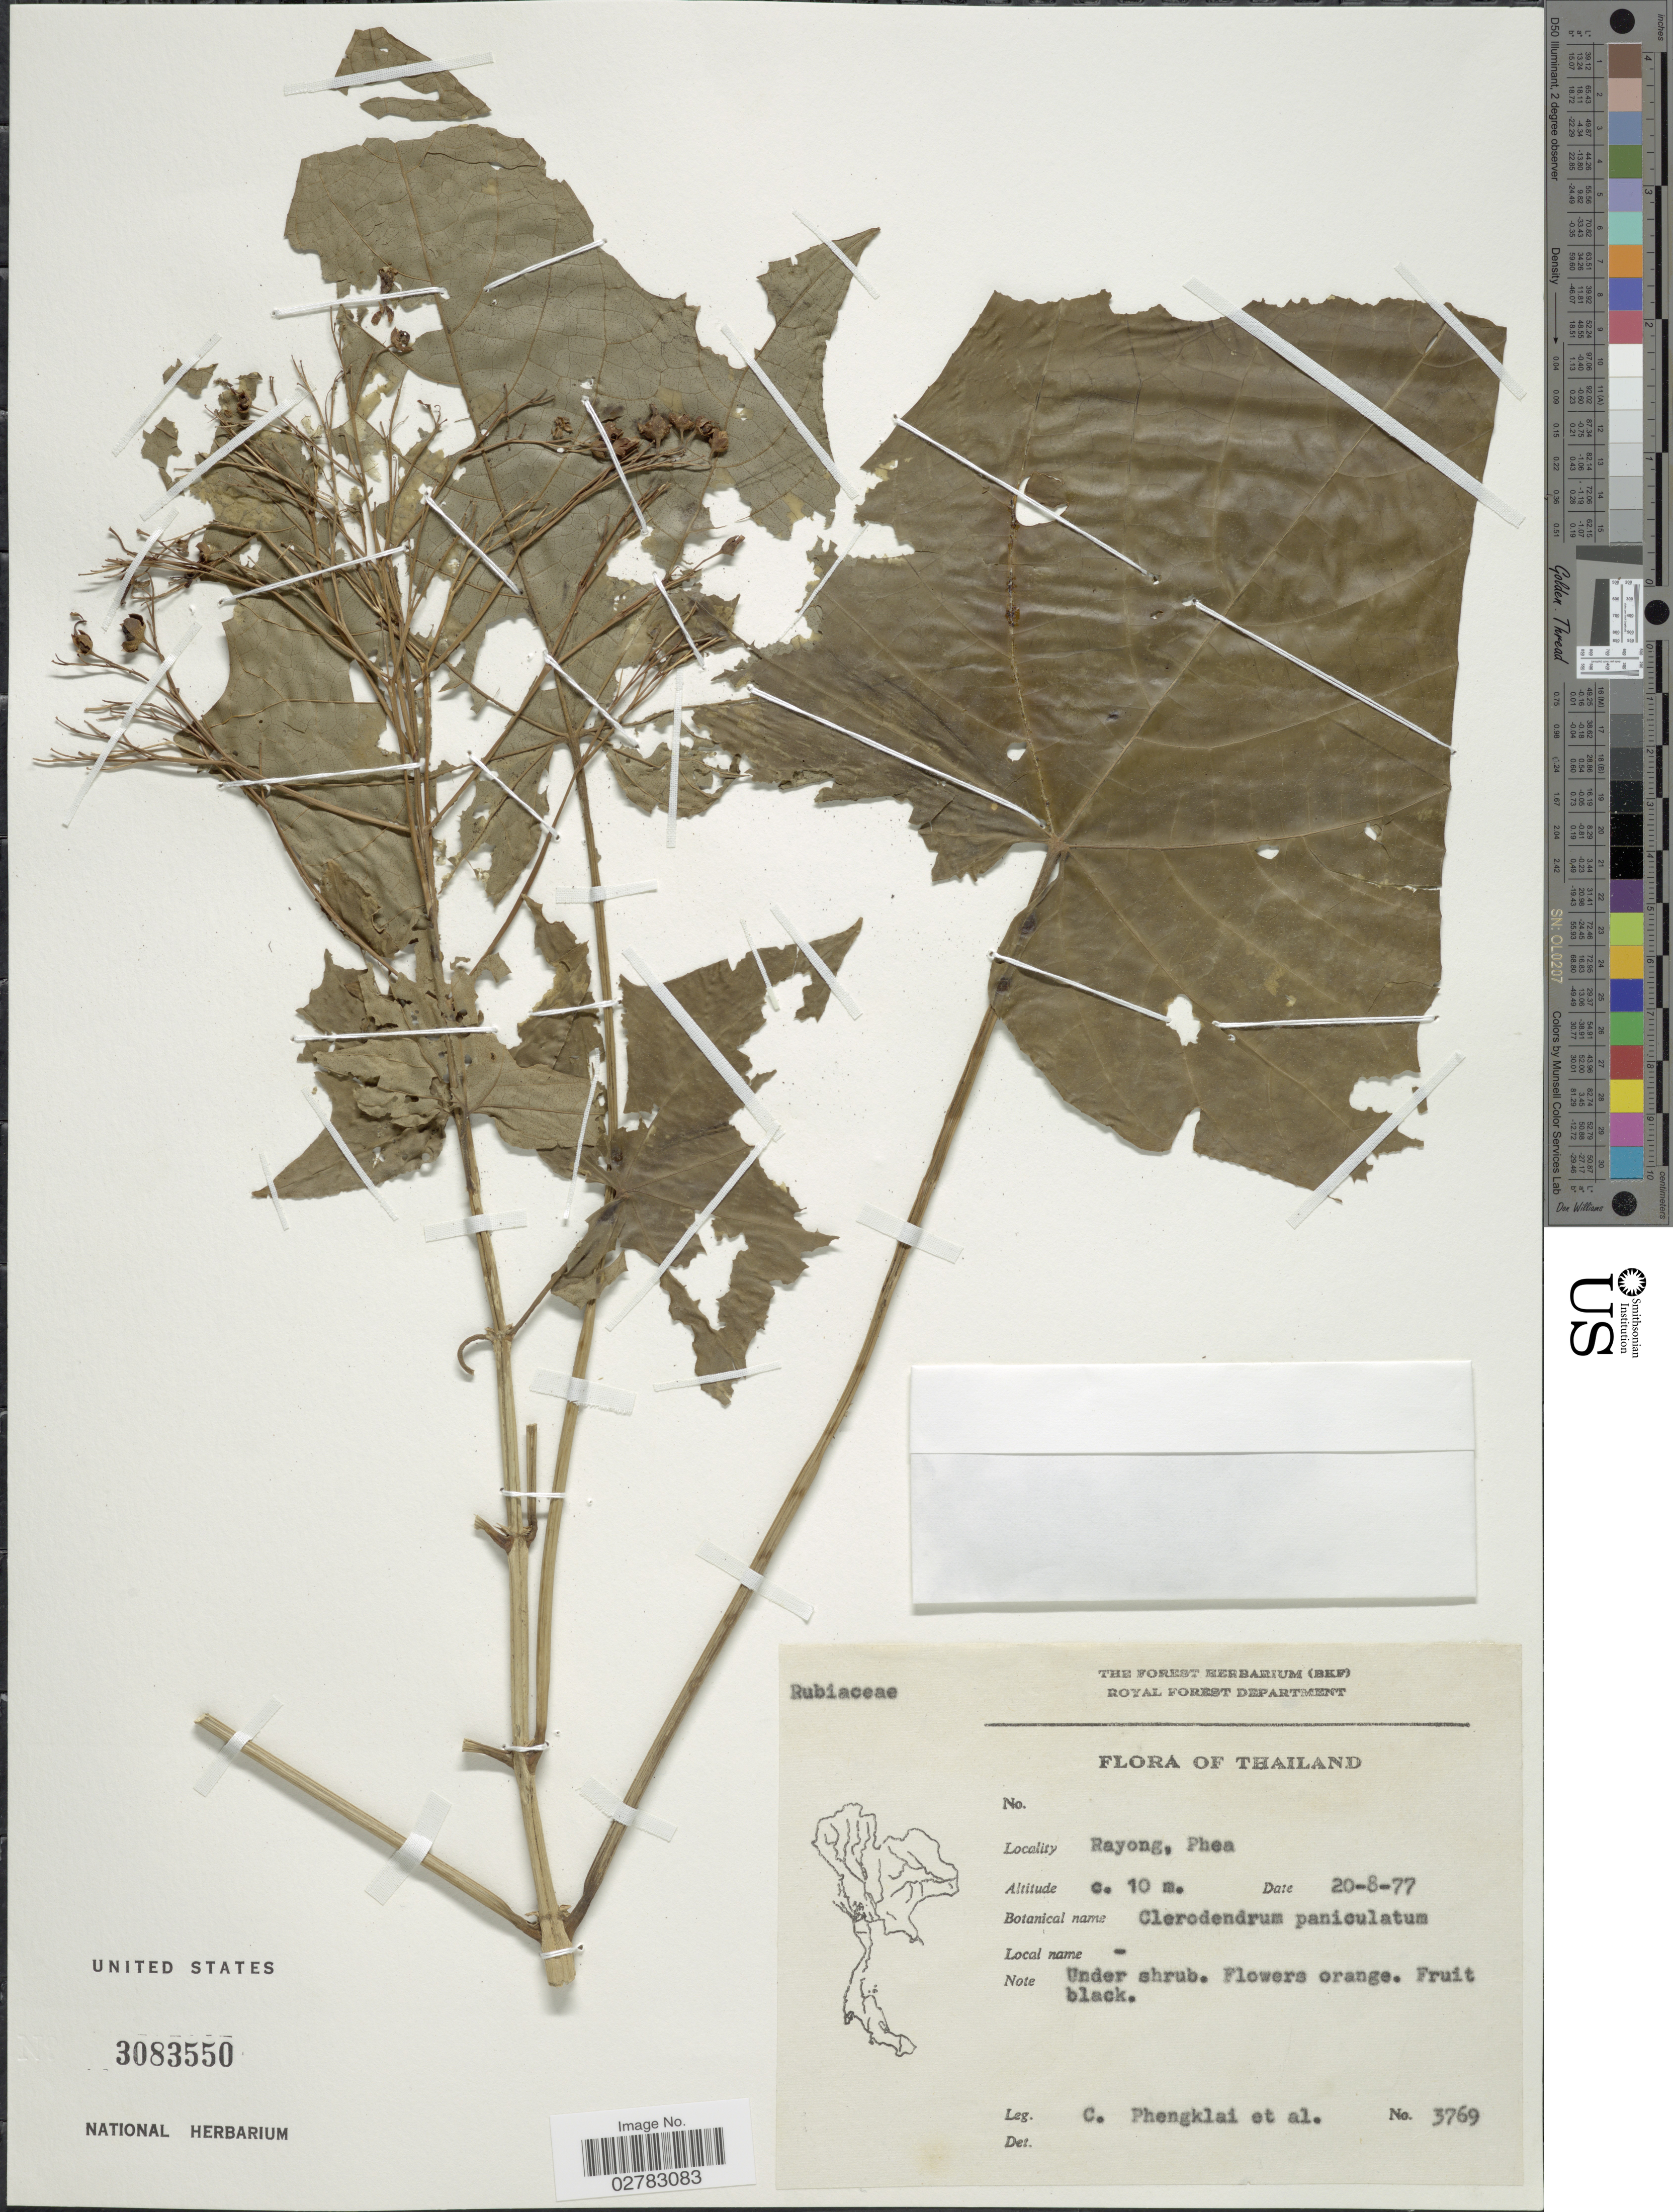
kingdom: Plantae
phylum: Tracheophyta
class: Magnoliopsida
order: Lamiales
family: Lamiaceae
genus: Clerodendrum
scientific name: Clerodendrum paniculatum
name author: L.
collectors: C. Phengklai & et al.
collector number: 3769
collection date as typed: Transcribed d/m/y: 20/8/77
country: Thailand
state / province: Rayong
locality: Phea.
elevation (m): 10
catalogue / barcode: US 3083550